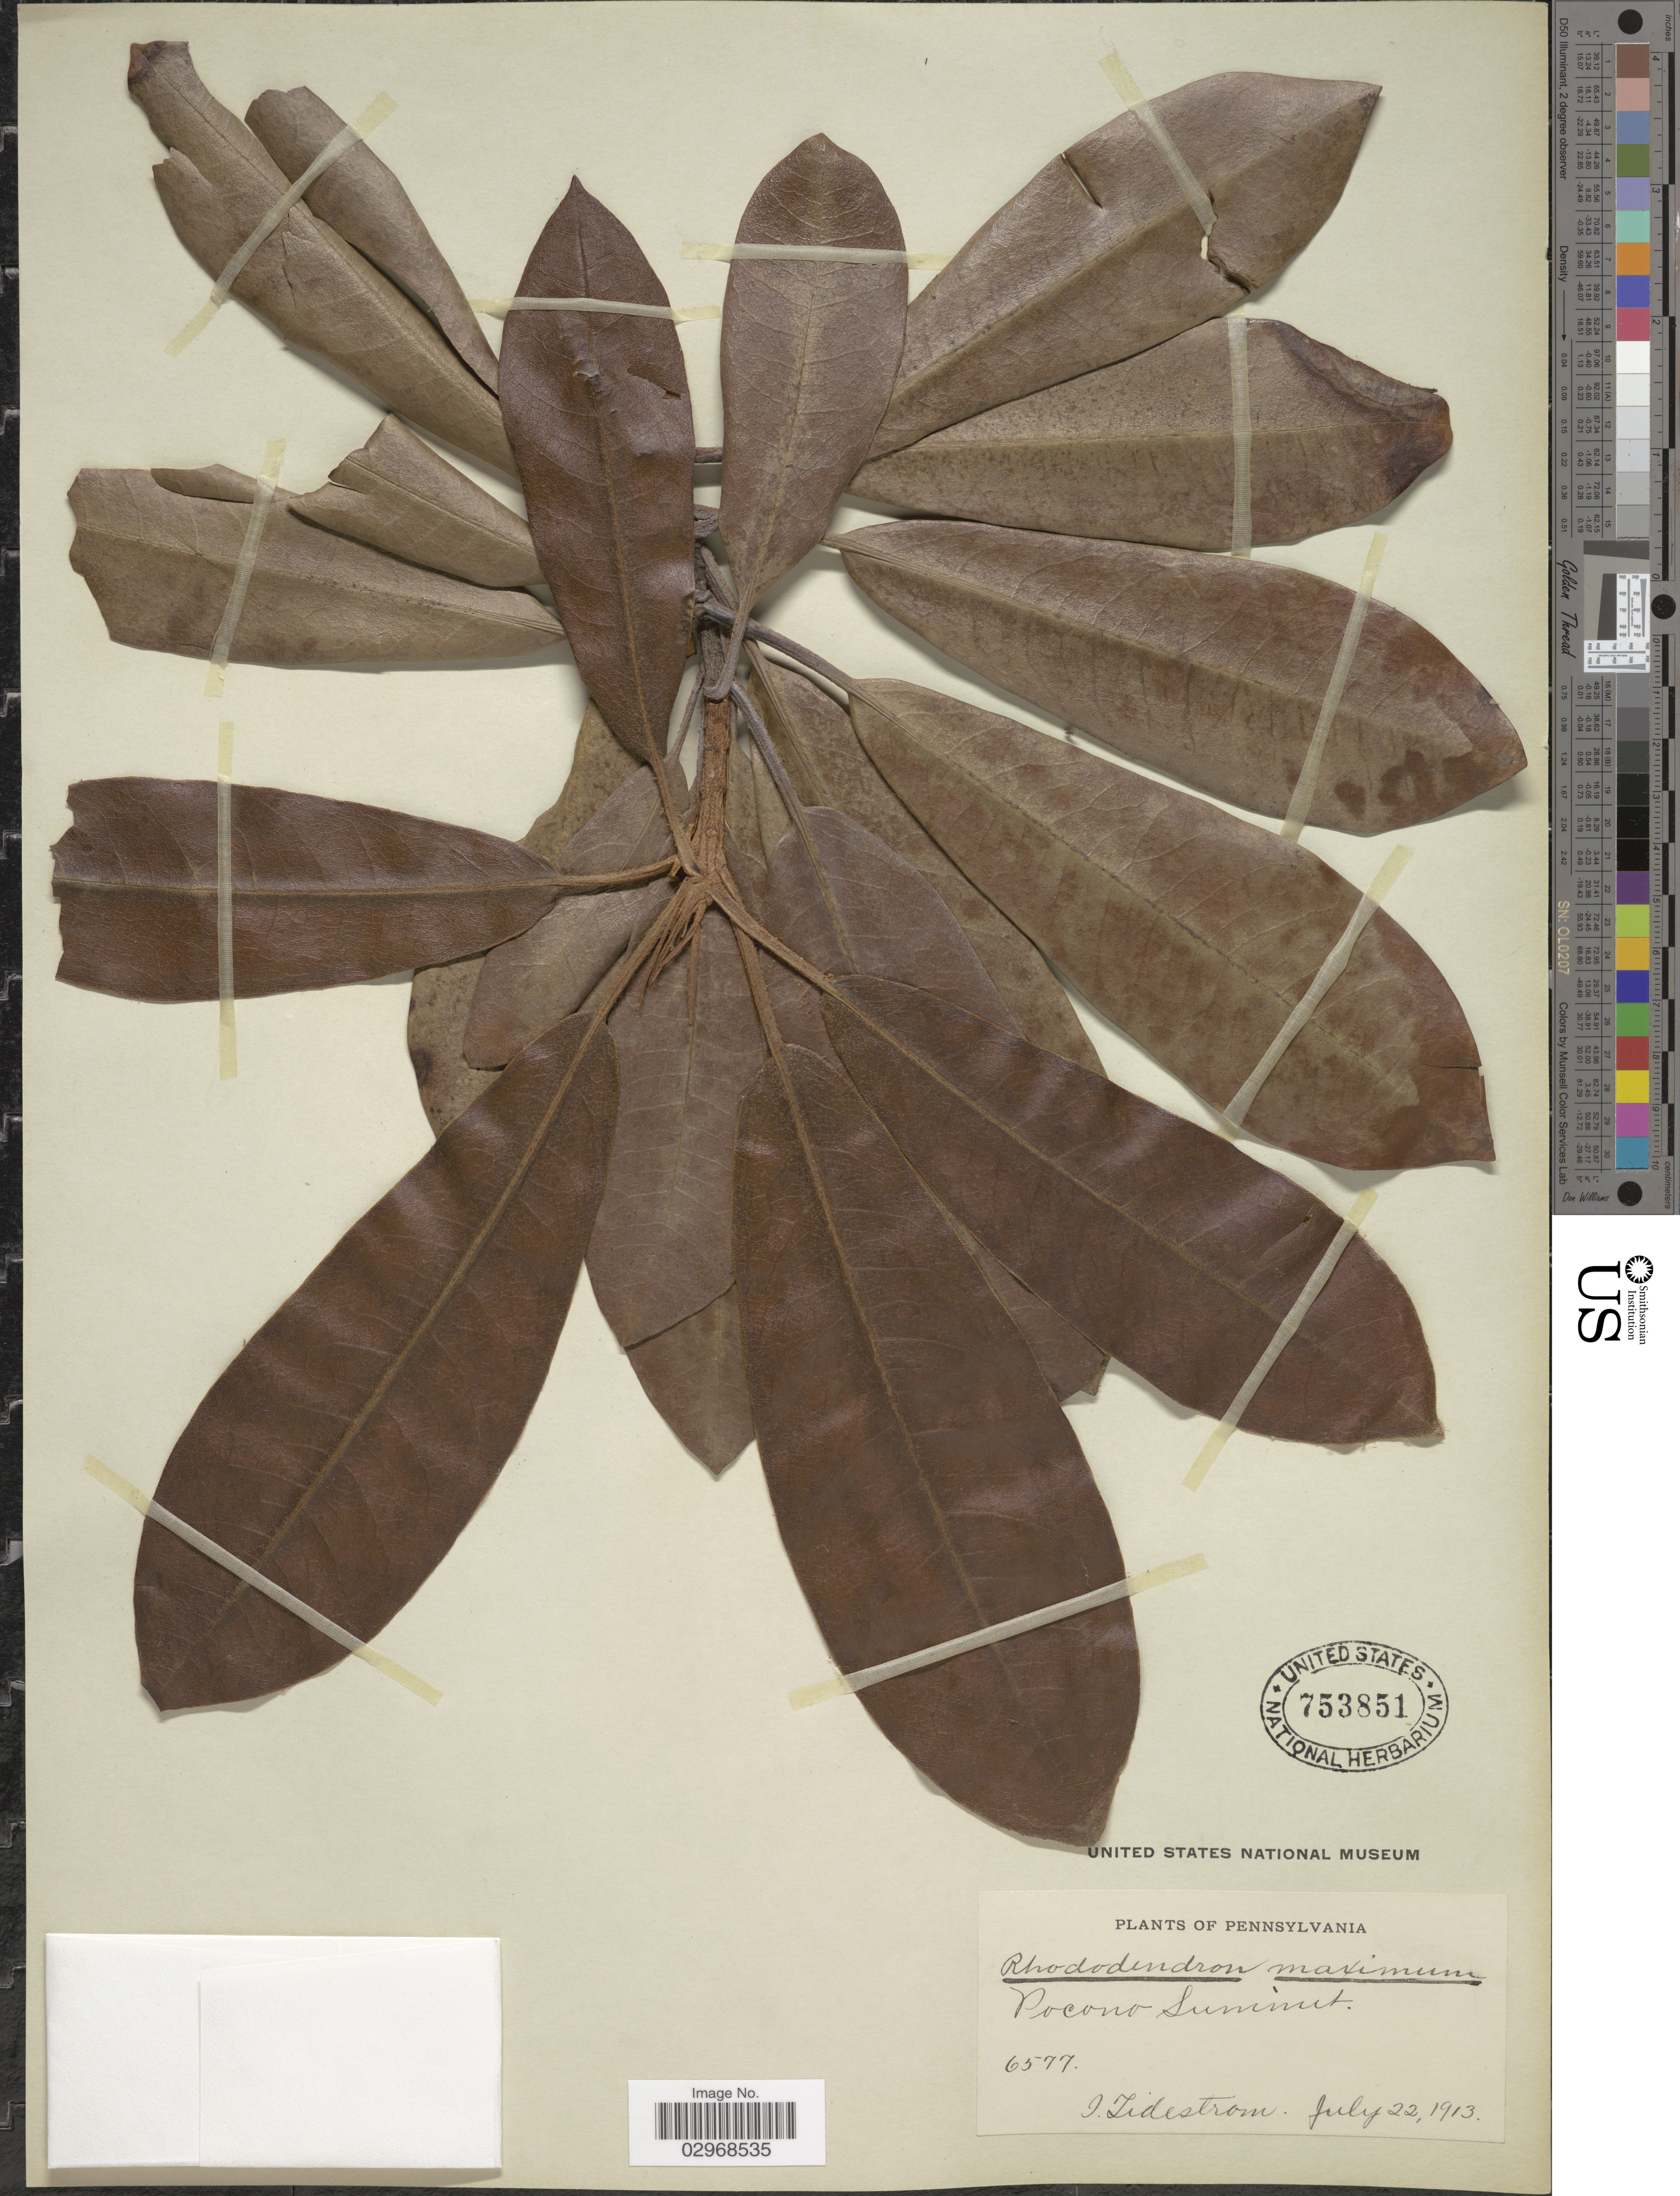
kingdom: Plantae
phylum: Tracheophyta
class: Magnoliopsida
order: Ericales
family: Ericaceae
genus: Rhododendron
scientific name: Rhododendron maximum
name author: L.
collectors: I. F. Tidestrom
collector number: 6577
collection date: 1913-07-22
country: United States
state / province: Pennsylvania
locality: Pocono Summit.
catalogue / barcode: US 753851